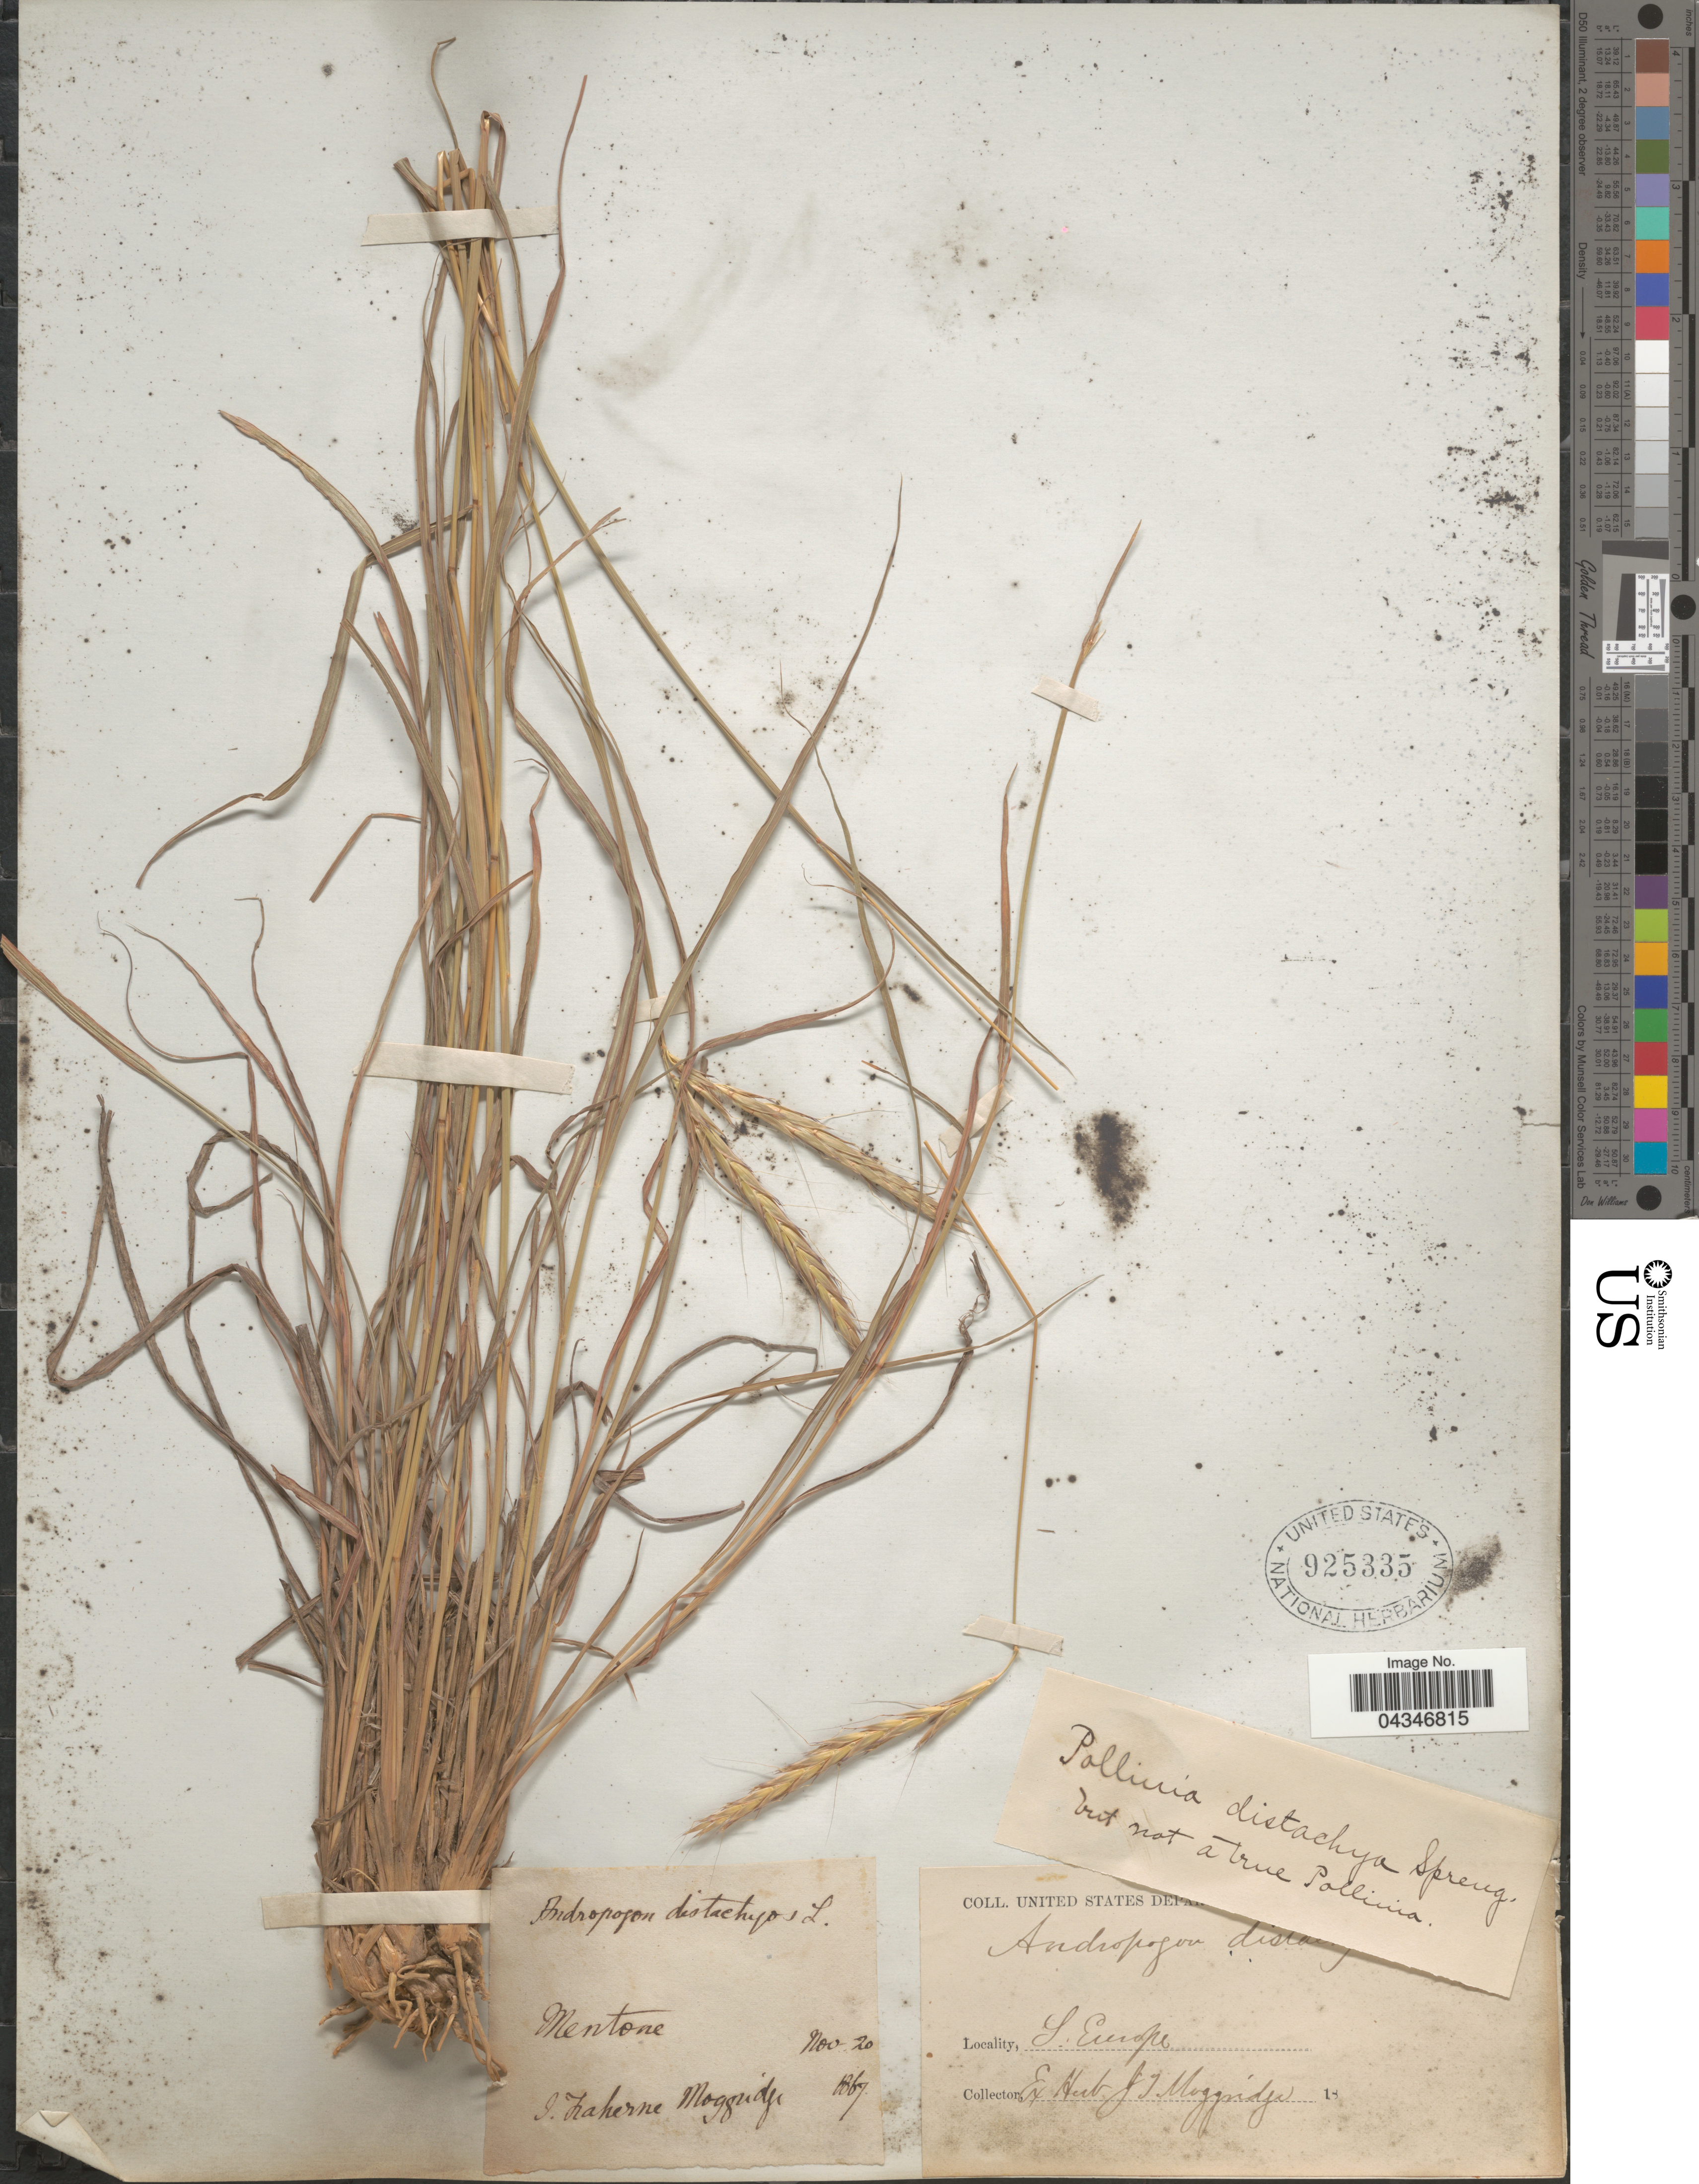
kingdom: Plantae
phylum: Tracheophyta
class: Liliopsida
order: Poales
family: Poaceae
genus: Andropogon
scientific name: Andropogon distachyos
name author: L.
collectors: ex herb. J.T. Moggridge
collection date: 1867-11-20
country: France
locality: Mentone. S. Europe.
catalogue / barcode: US 925335